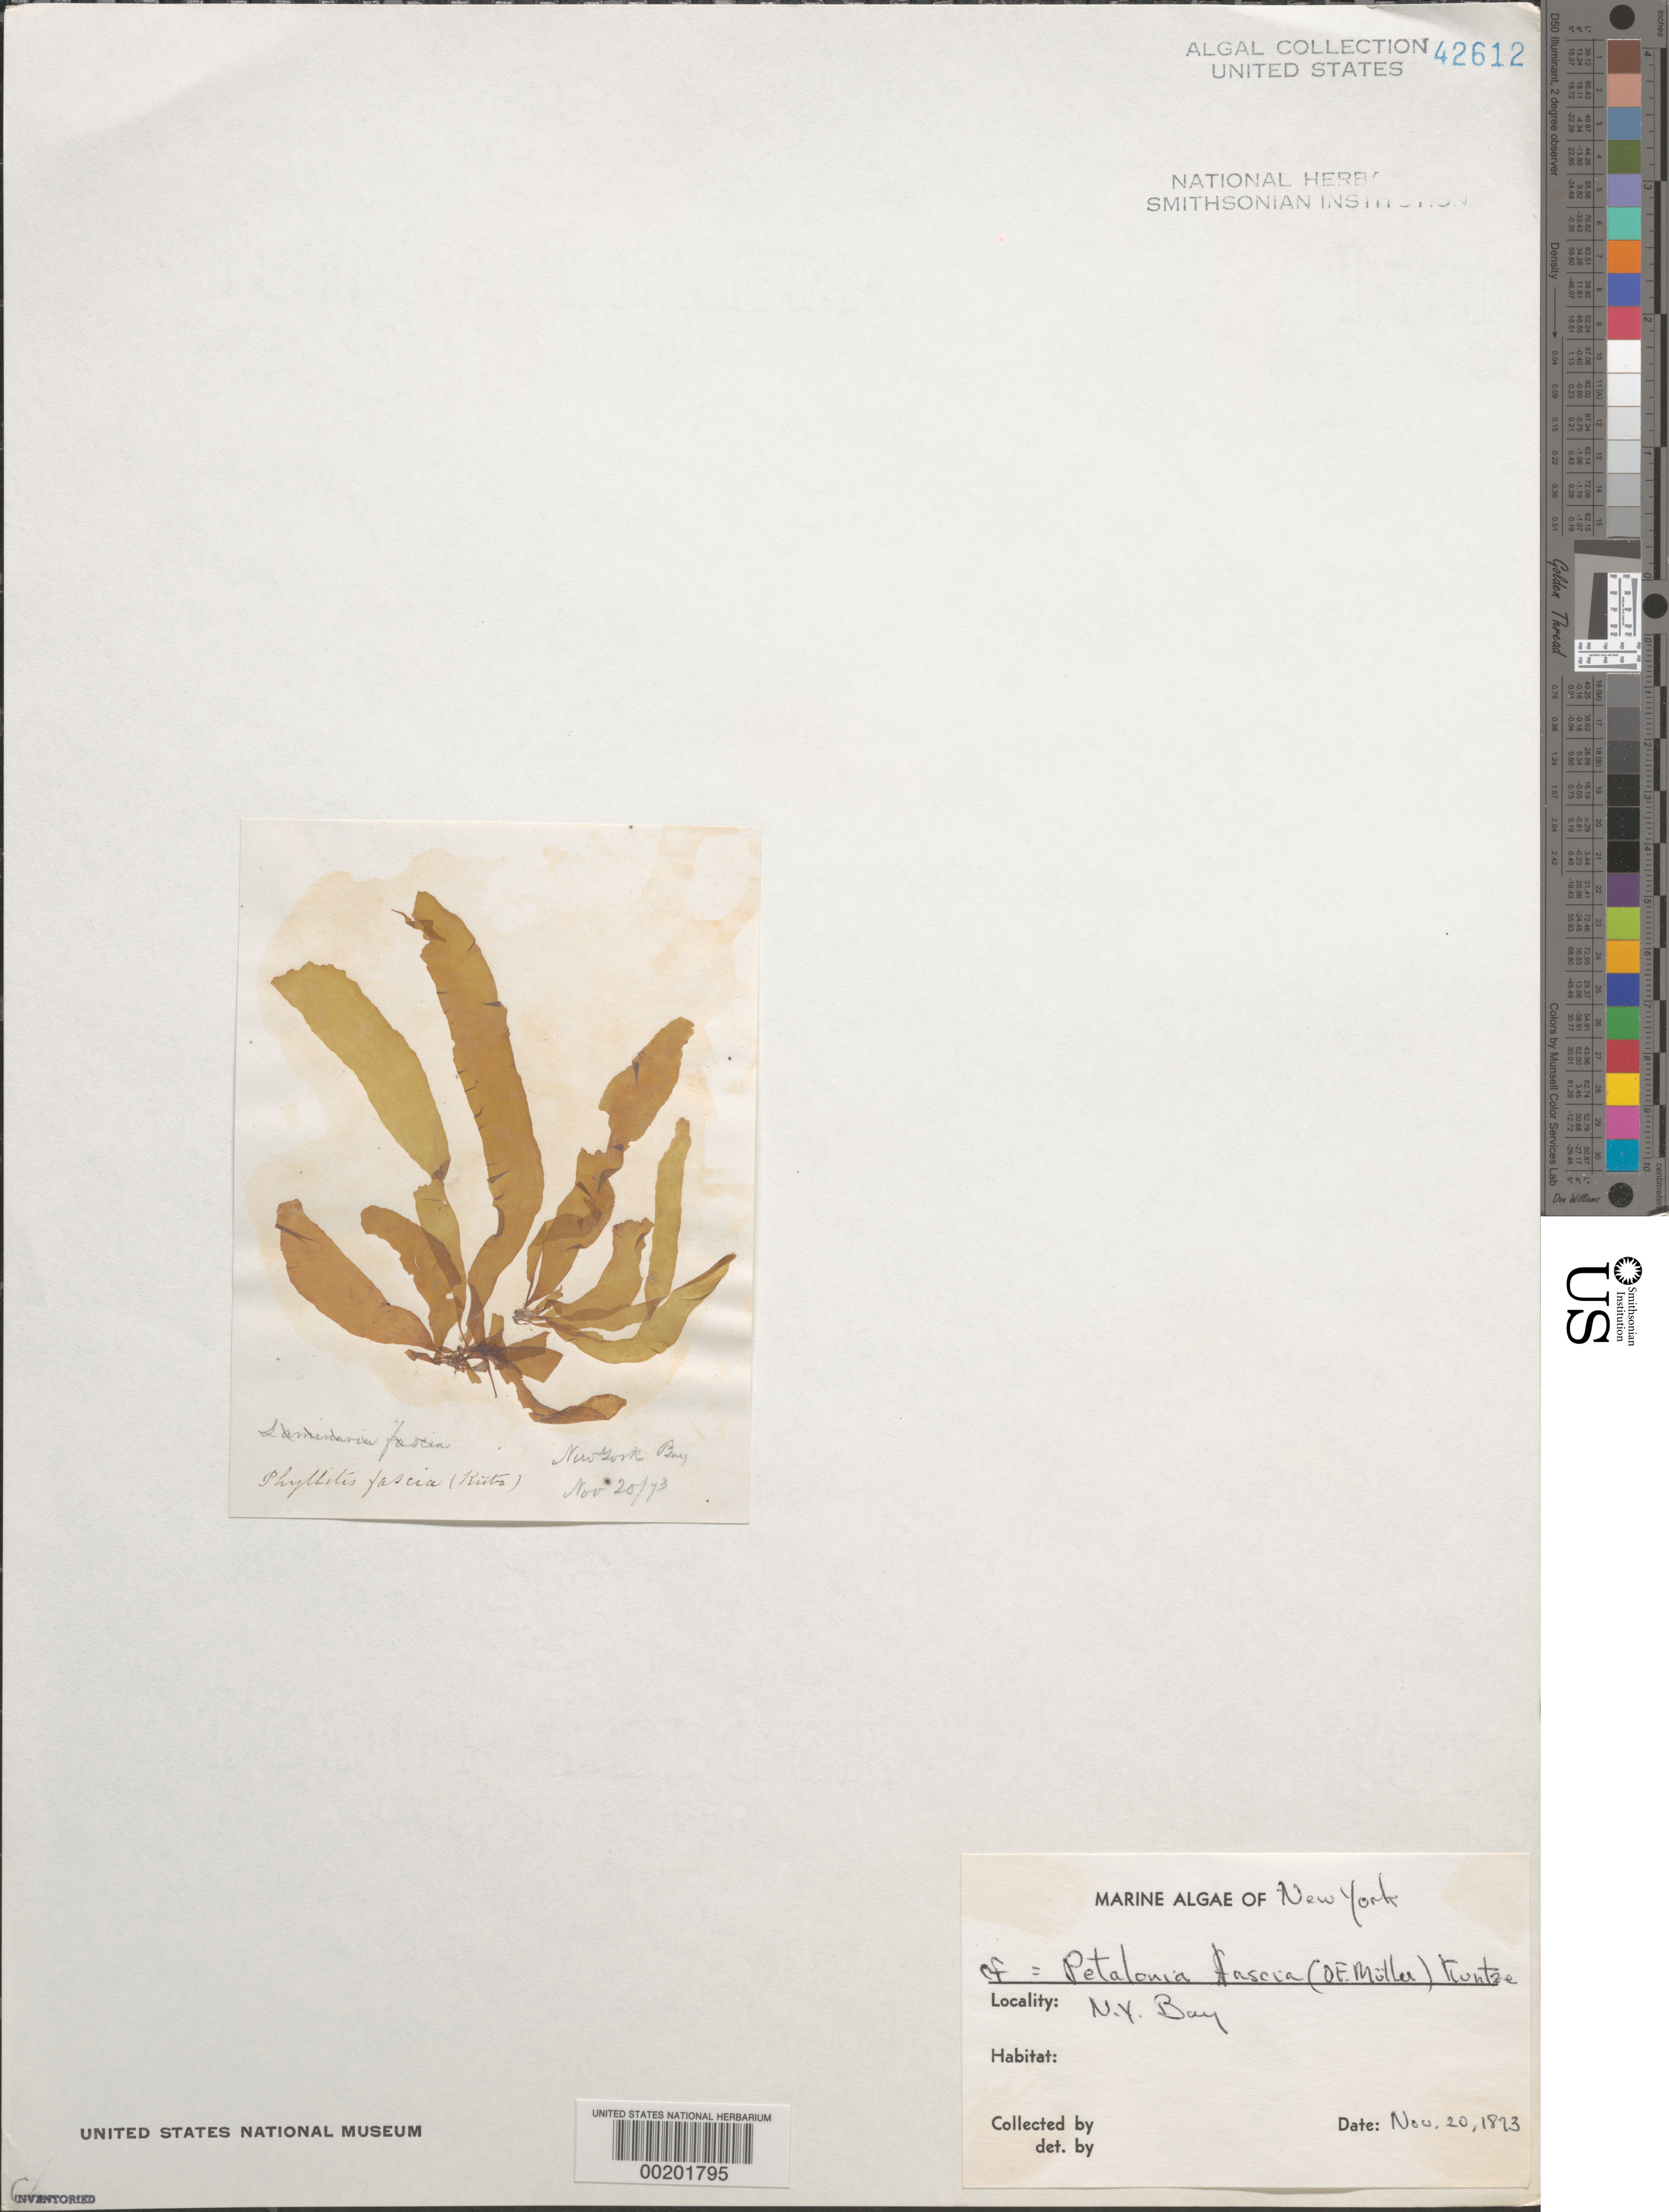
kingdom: Chromista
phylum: Ochrophyta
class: Phaeophyceae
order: Scytosiphonales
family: Scytosiphonaceae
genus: Petalonia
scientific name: Petalonia fascia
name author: (O.F. Müller) Kuntze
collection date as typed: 20 Nov 1873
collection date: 1873-11-20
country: United States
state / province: New York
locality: New York Bay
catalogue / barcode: US 42612